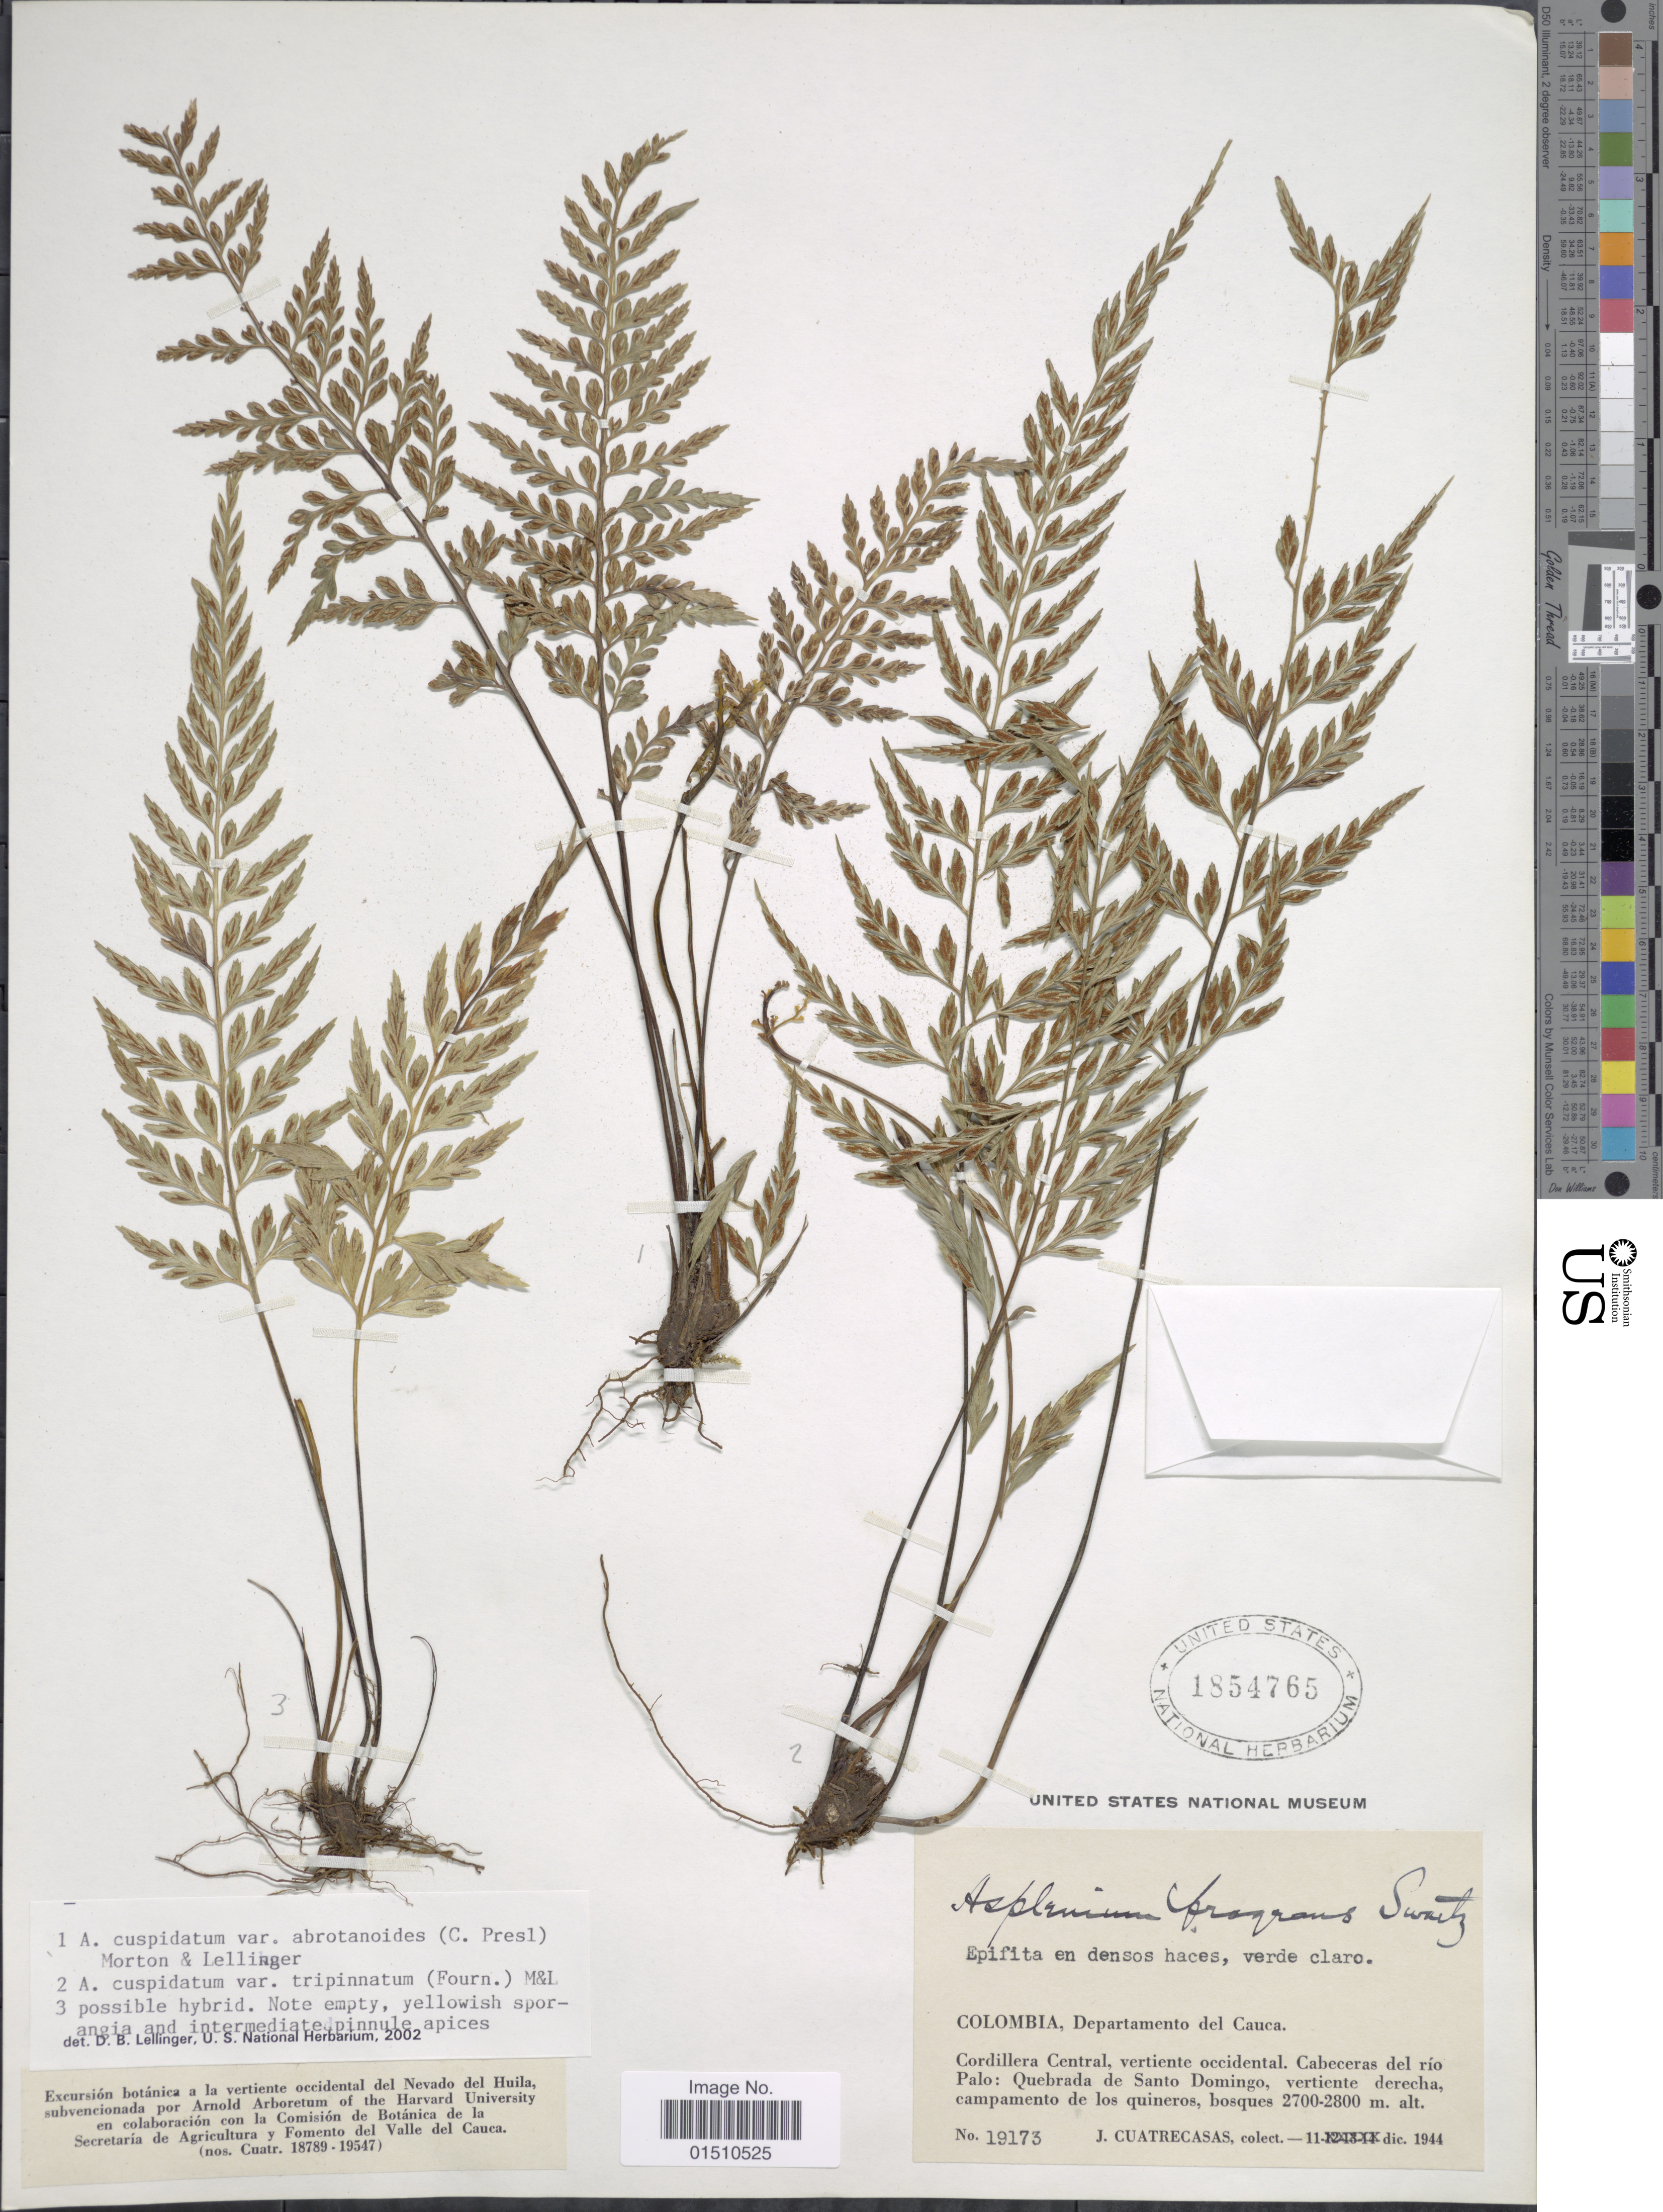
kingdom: Plantae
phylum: Tracheophyta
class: Polypodiopsida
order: Polypodiales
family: Aspleniaceae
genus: Asplenium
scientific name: Asplenium cuspidatum var. abrotanoides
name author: (C. Presl) C.V. Morton & Lellinger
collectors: J. Cuatrecasas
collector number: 19173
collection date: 1944-12-11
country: Colombia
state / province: Cauca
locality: Colombia, Departamento del Cauca, Cordillera Central, viertene occidental. Cabeceras del rio Palo: Quebrada de Santo Domingo, vertiente derecha, campamento de los quineros.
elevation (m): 2700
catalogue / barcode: US 1854765